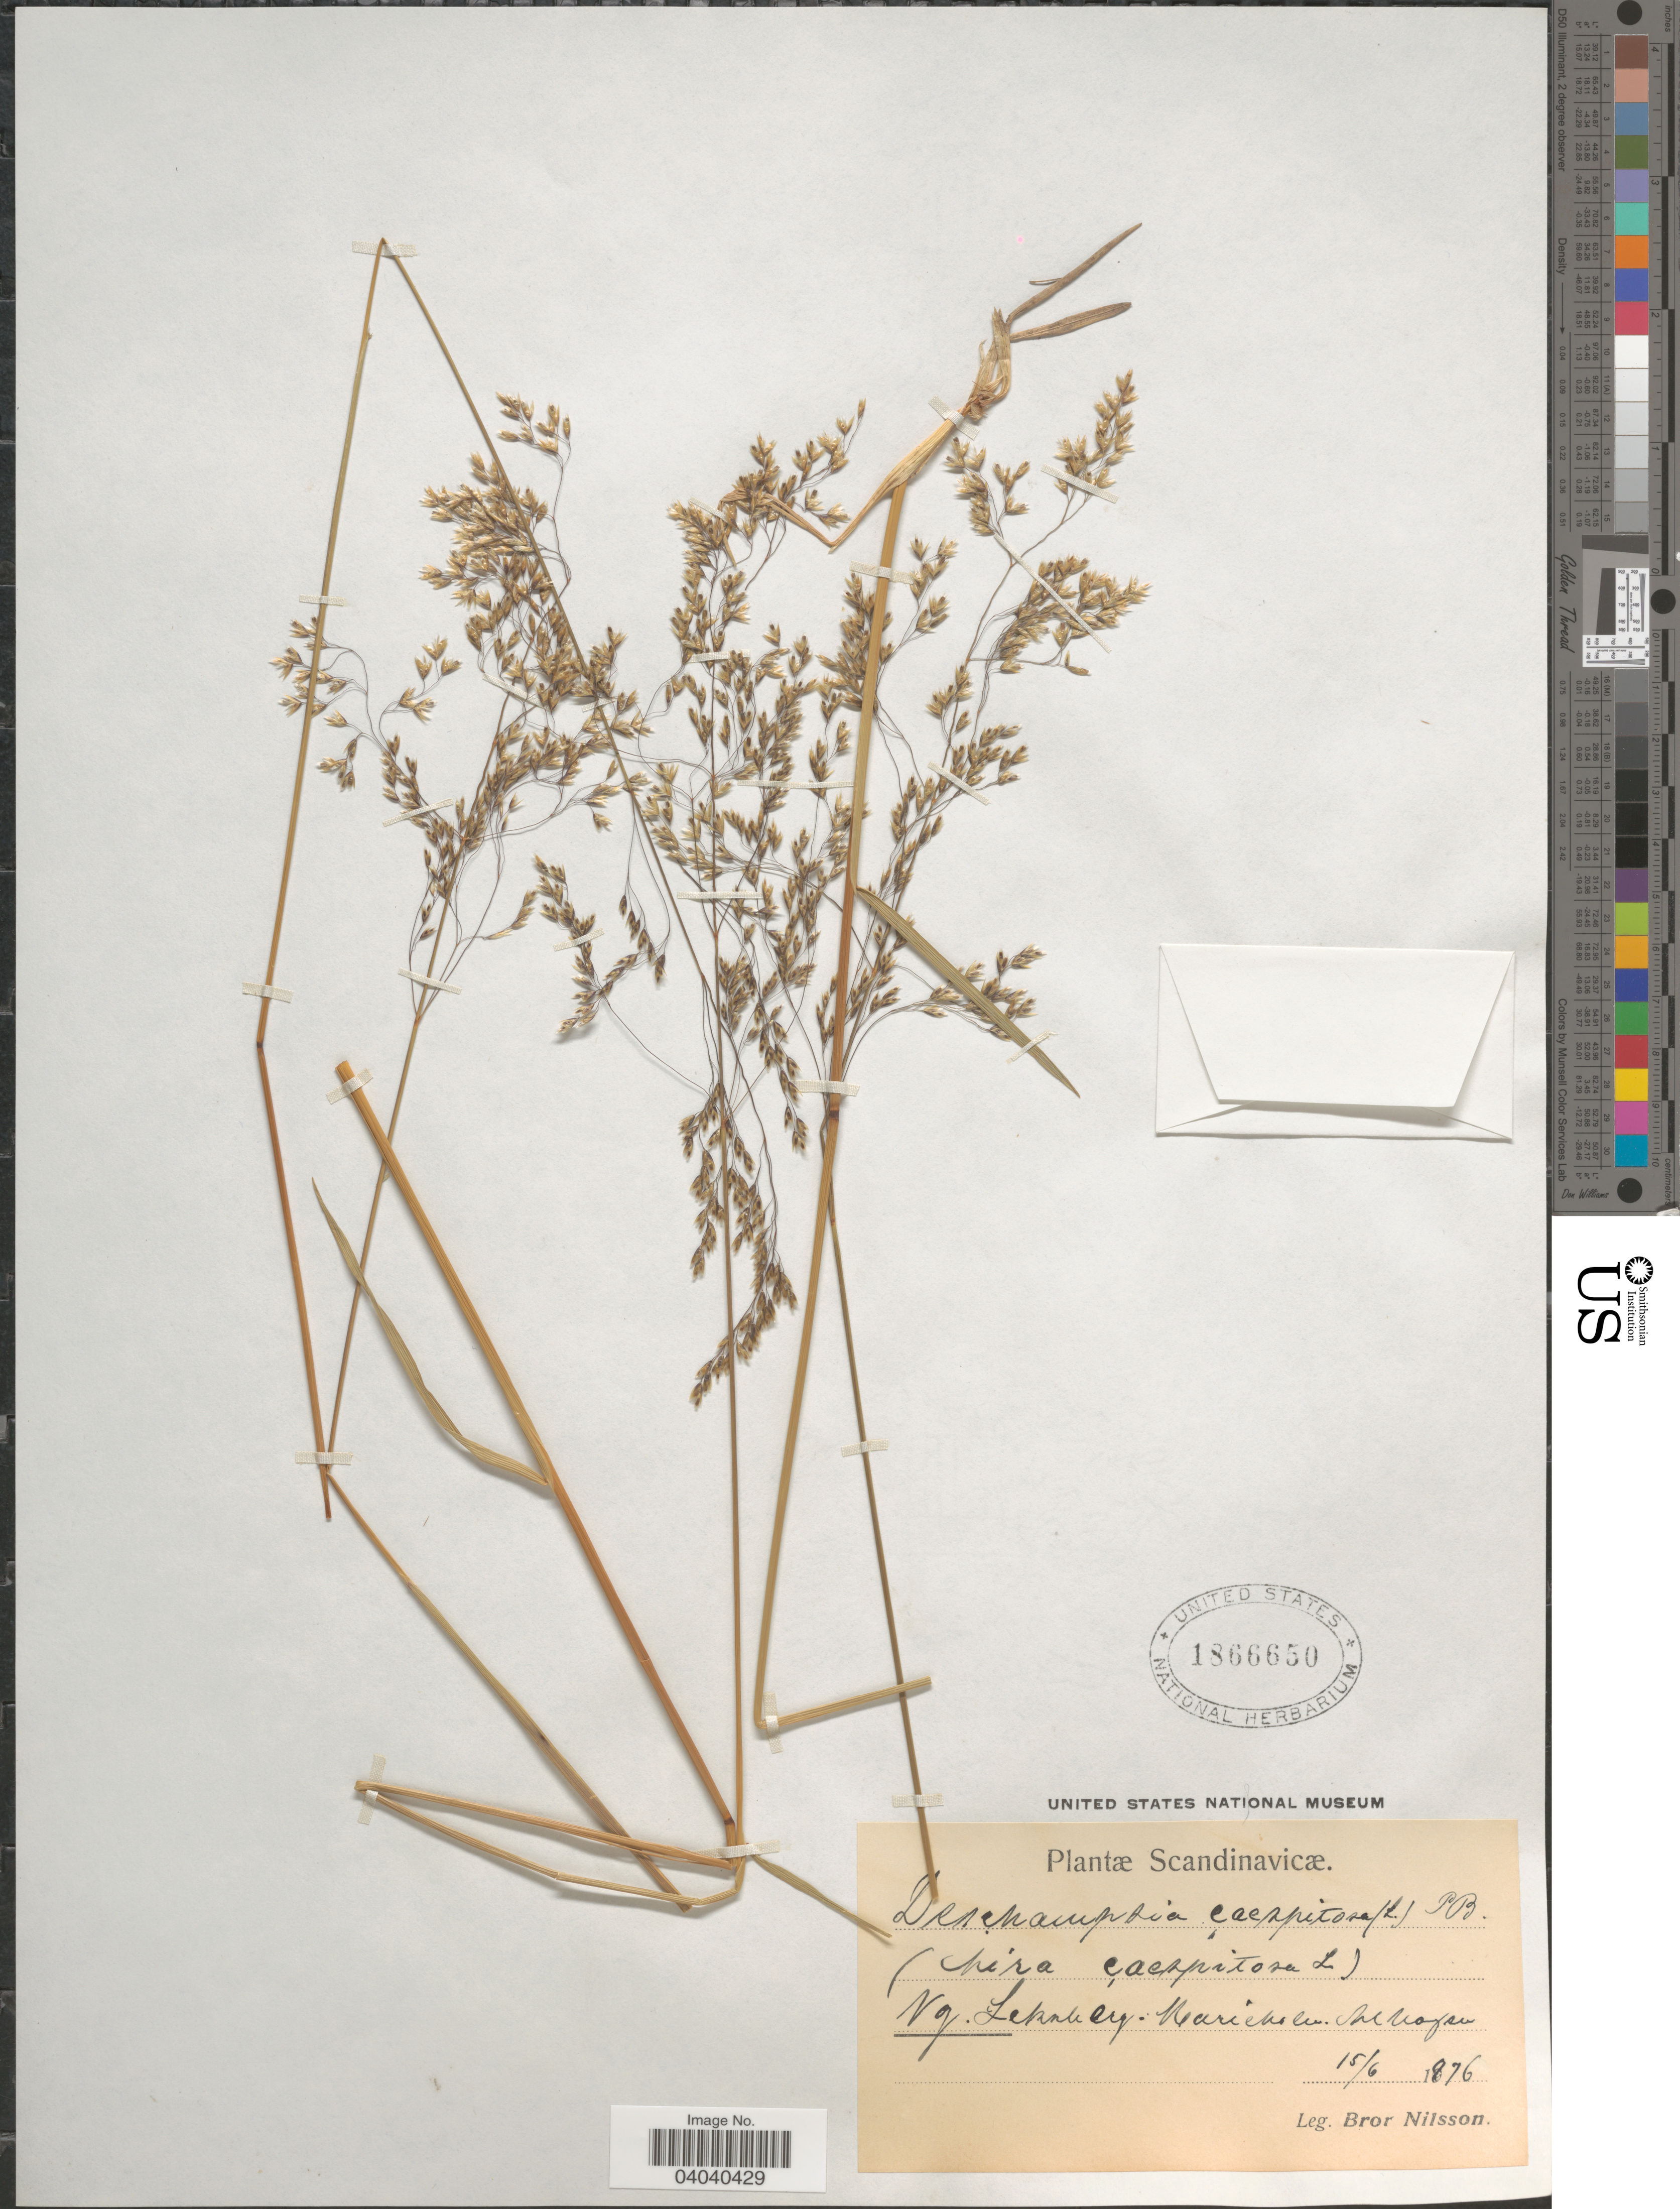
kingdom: Plantae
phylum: Tracheophyta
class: Liliopsida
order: Poales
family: Poaceae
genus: Deschampsia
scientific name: Deschampsia cespitosa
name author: (L.) P. Beauv.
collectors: B. Nilsson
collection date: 1876-06-15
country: Sweden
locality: Scandinavicæ. Vg. Leksele by. Marieholm skogen. [interpreted]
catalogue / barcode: US 1866650